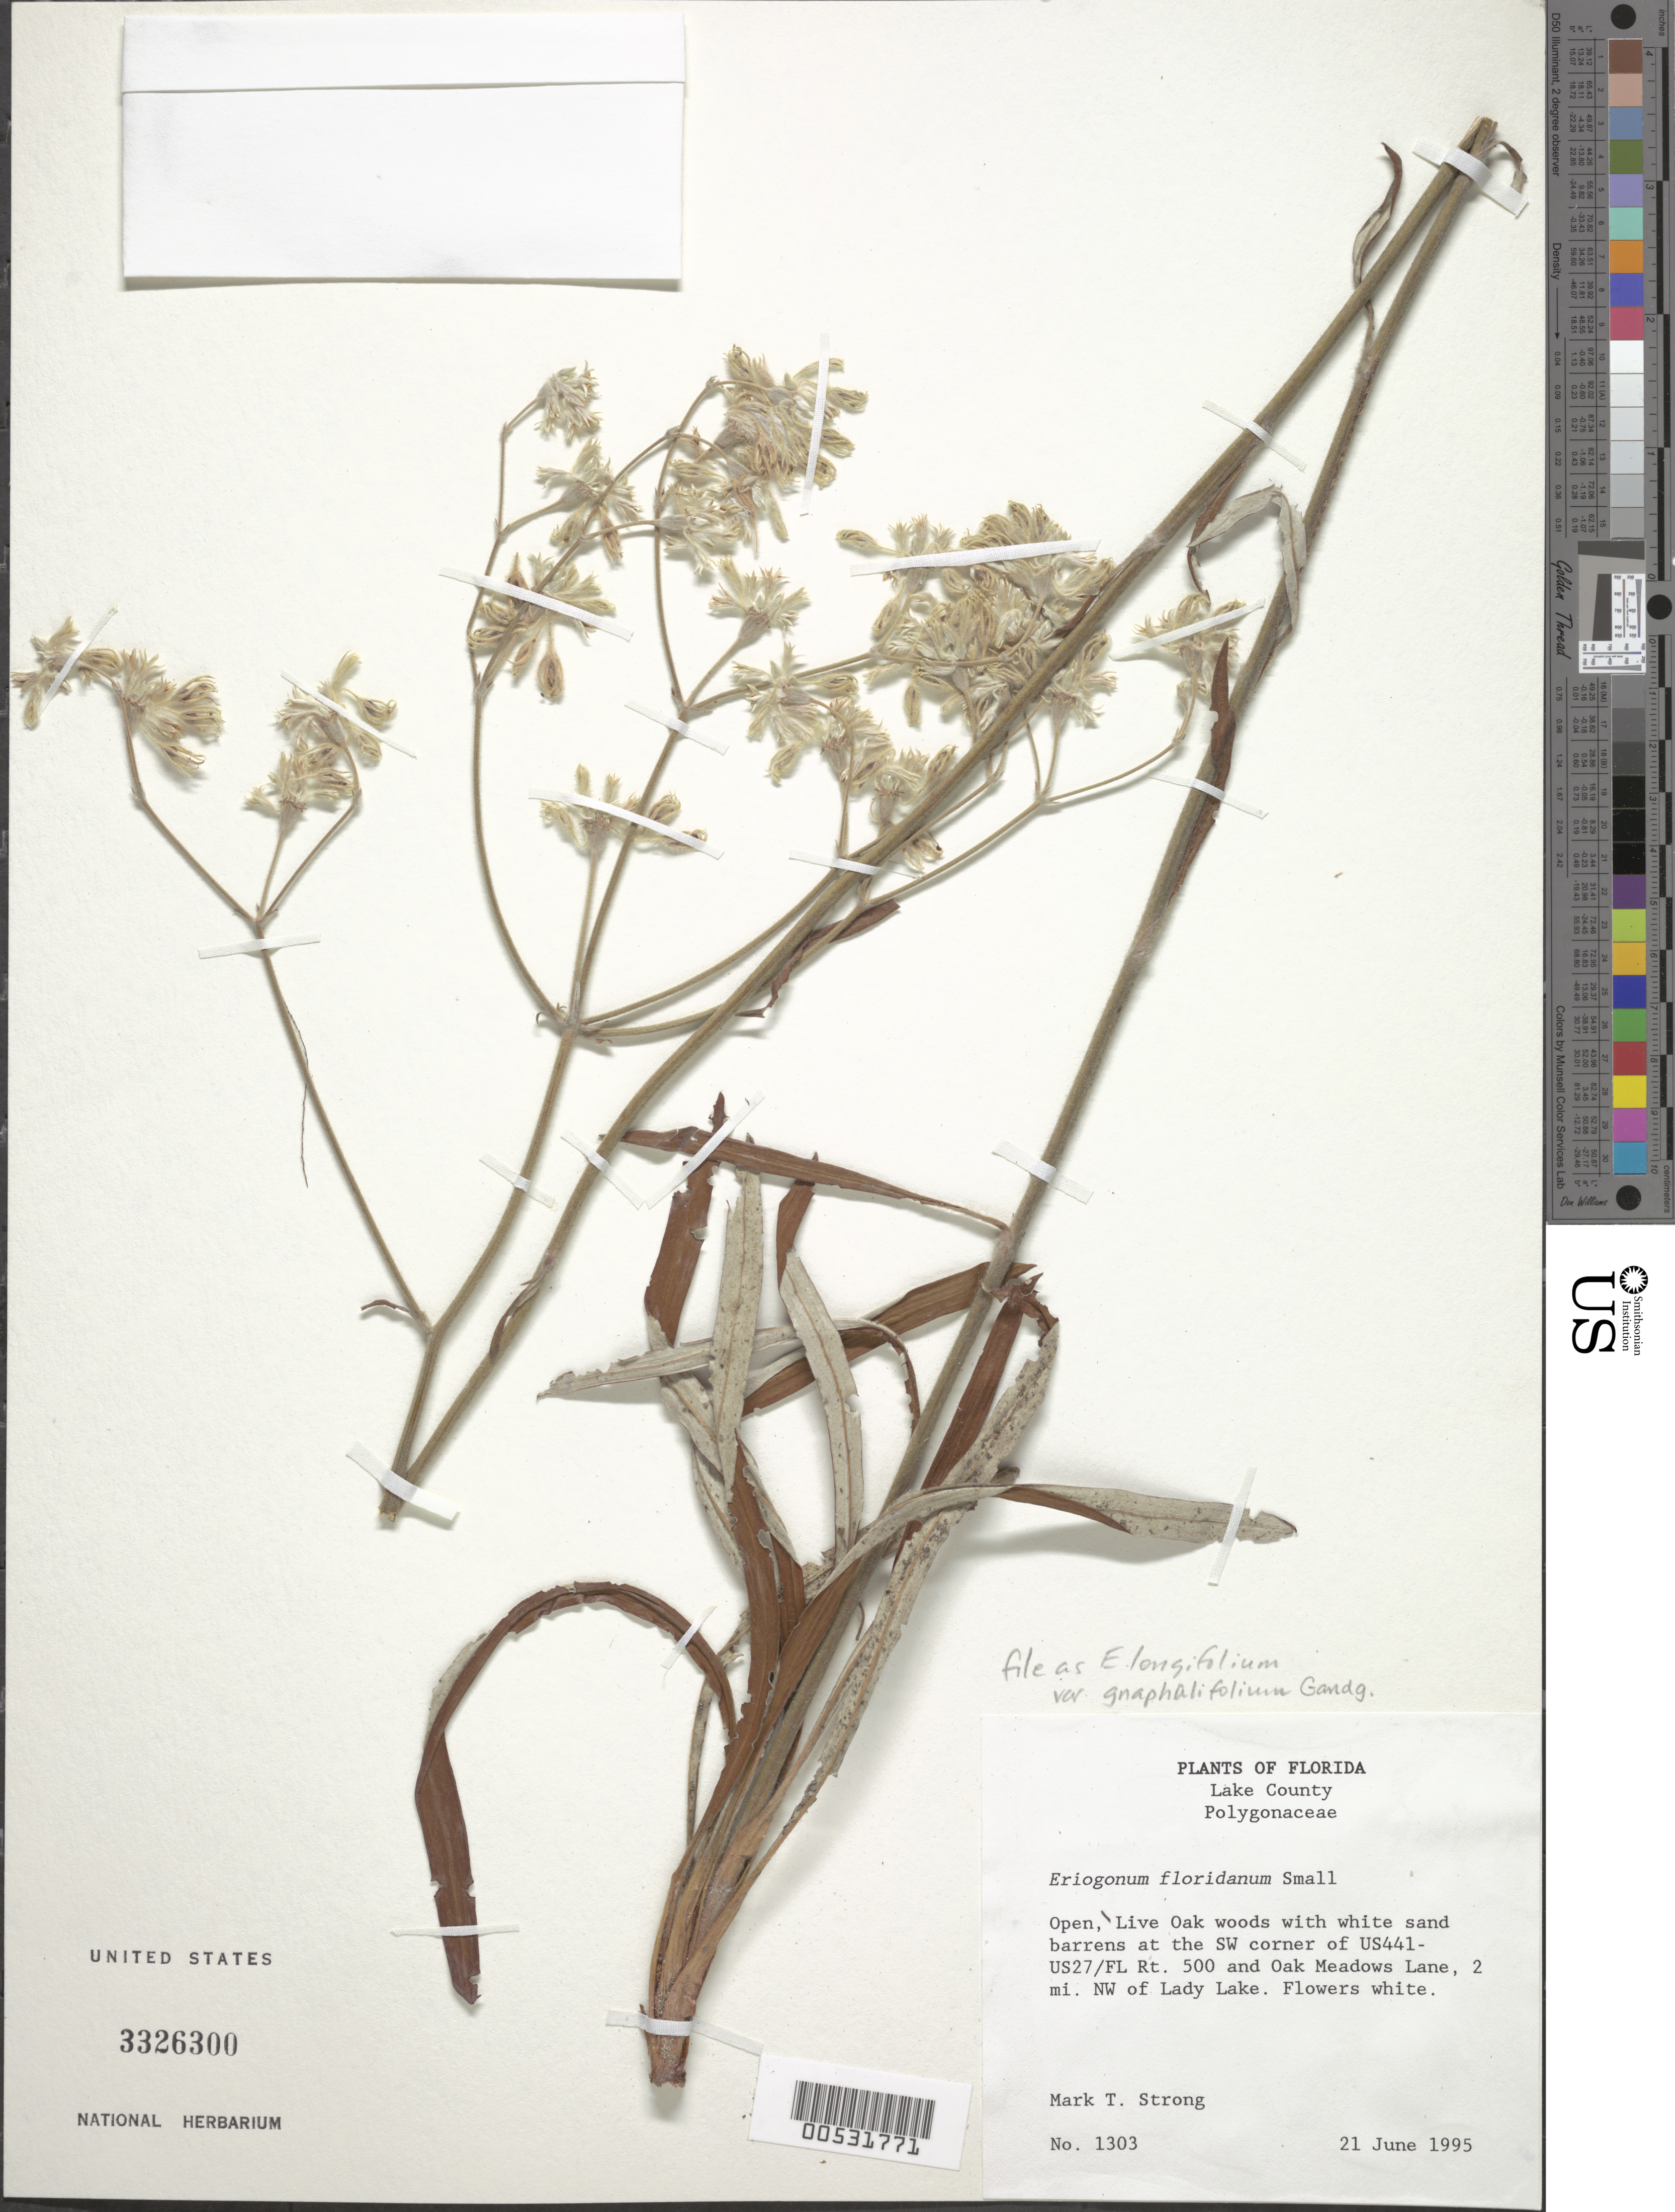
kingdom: Plantae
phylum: Tracheophyta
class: Magnoliopsida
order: Caryophyllales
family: Polygonaceae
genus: Eriogonum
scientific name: Eriogonum longifolium var. gnaphalifolium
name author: Gand.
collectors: M. T. Strong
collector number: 1303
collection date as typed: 21 Jun 1995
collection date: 1995-06-21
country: United States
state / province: Florida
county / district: Lake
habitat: Open, live Oak woods with white sand barrens.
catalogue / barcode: US 3326300